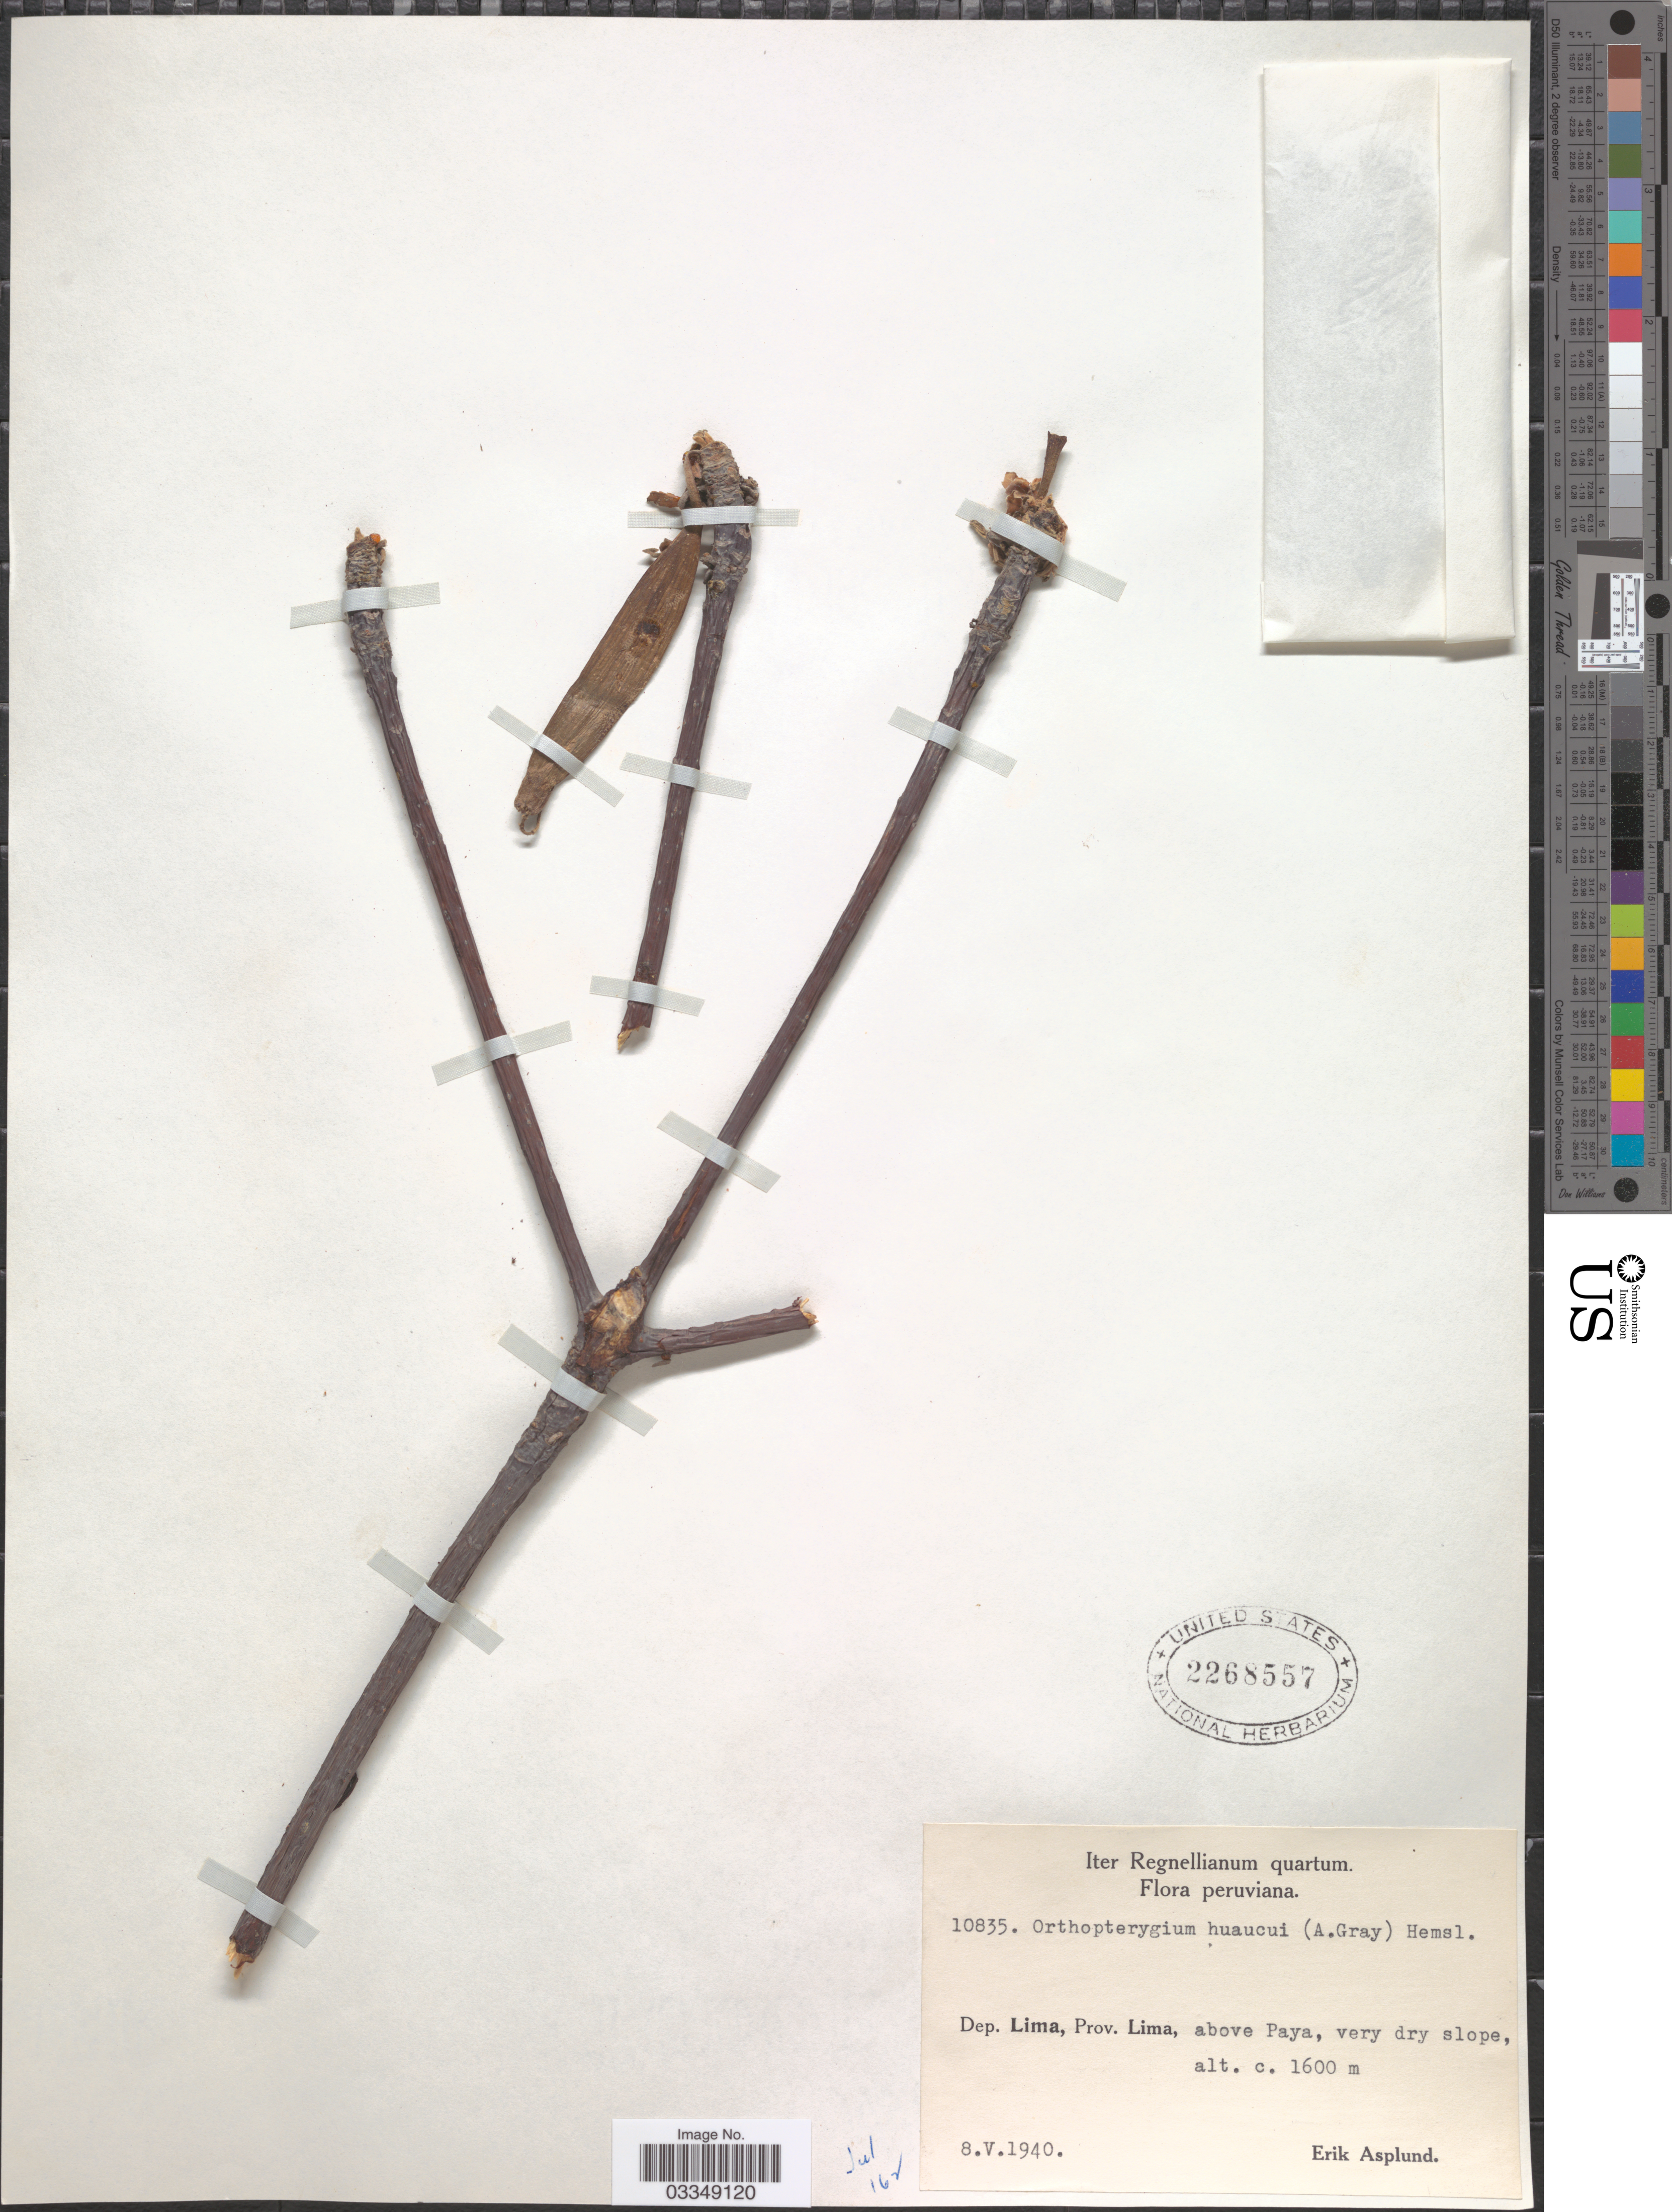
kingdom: Plantae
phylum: Tracheophyta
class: Magnoliopsida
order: Sapindales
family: Anacardiaceae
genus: Orthopterygium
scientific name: Orthopterygium huaucui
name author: (A. Gray) Hemsl.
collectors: E. Asplund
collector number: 10835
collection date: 1940-05-08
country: Peru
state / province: Lima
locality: Dep. Lima, above Paya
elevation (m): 1600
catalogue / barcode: US 2268557